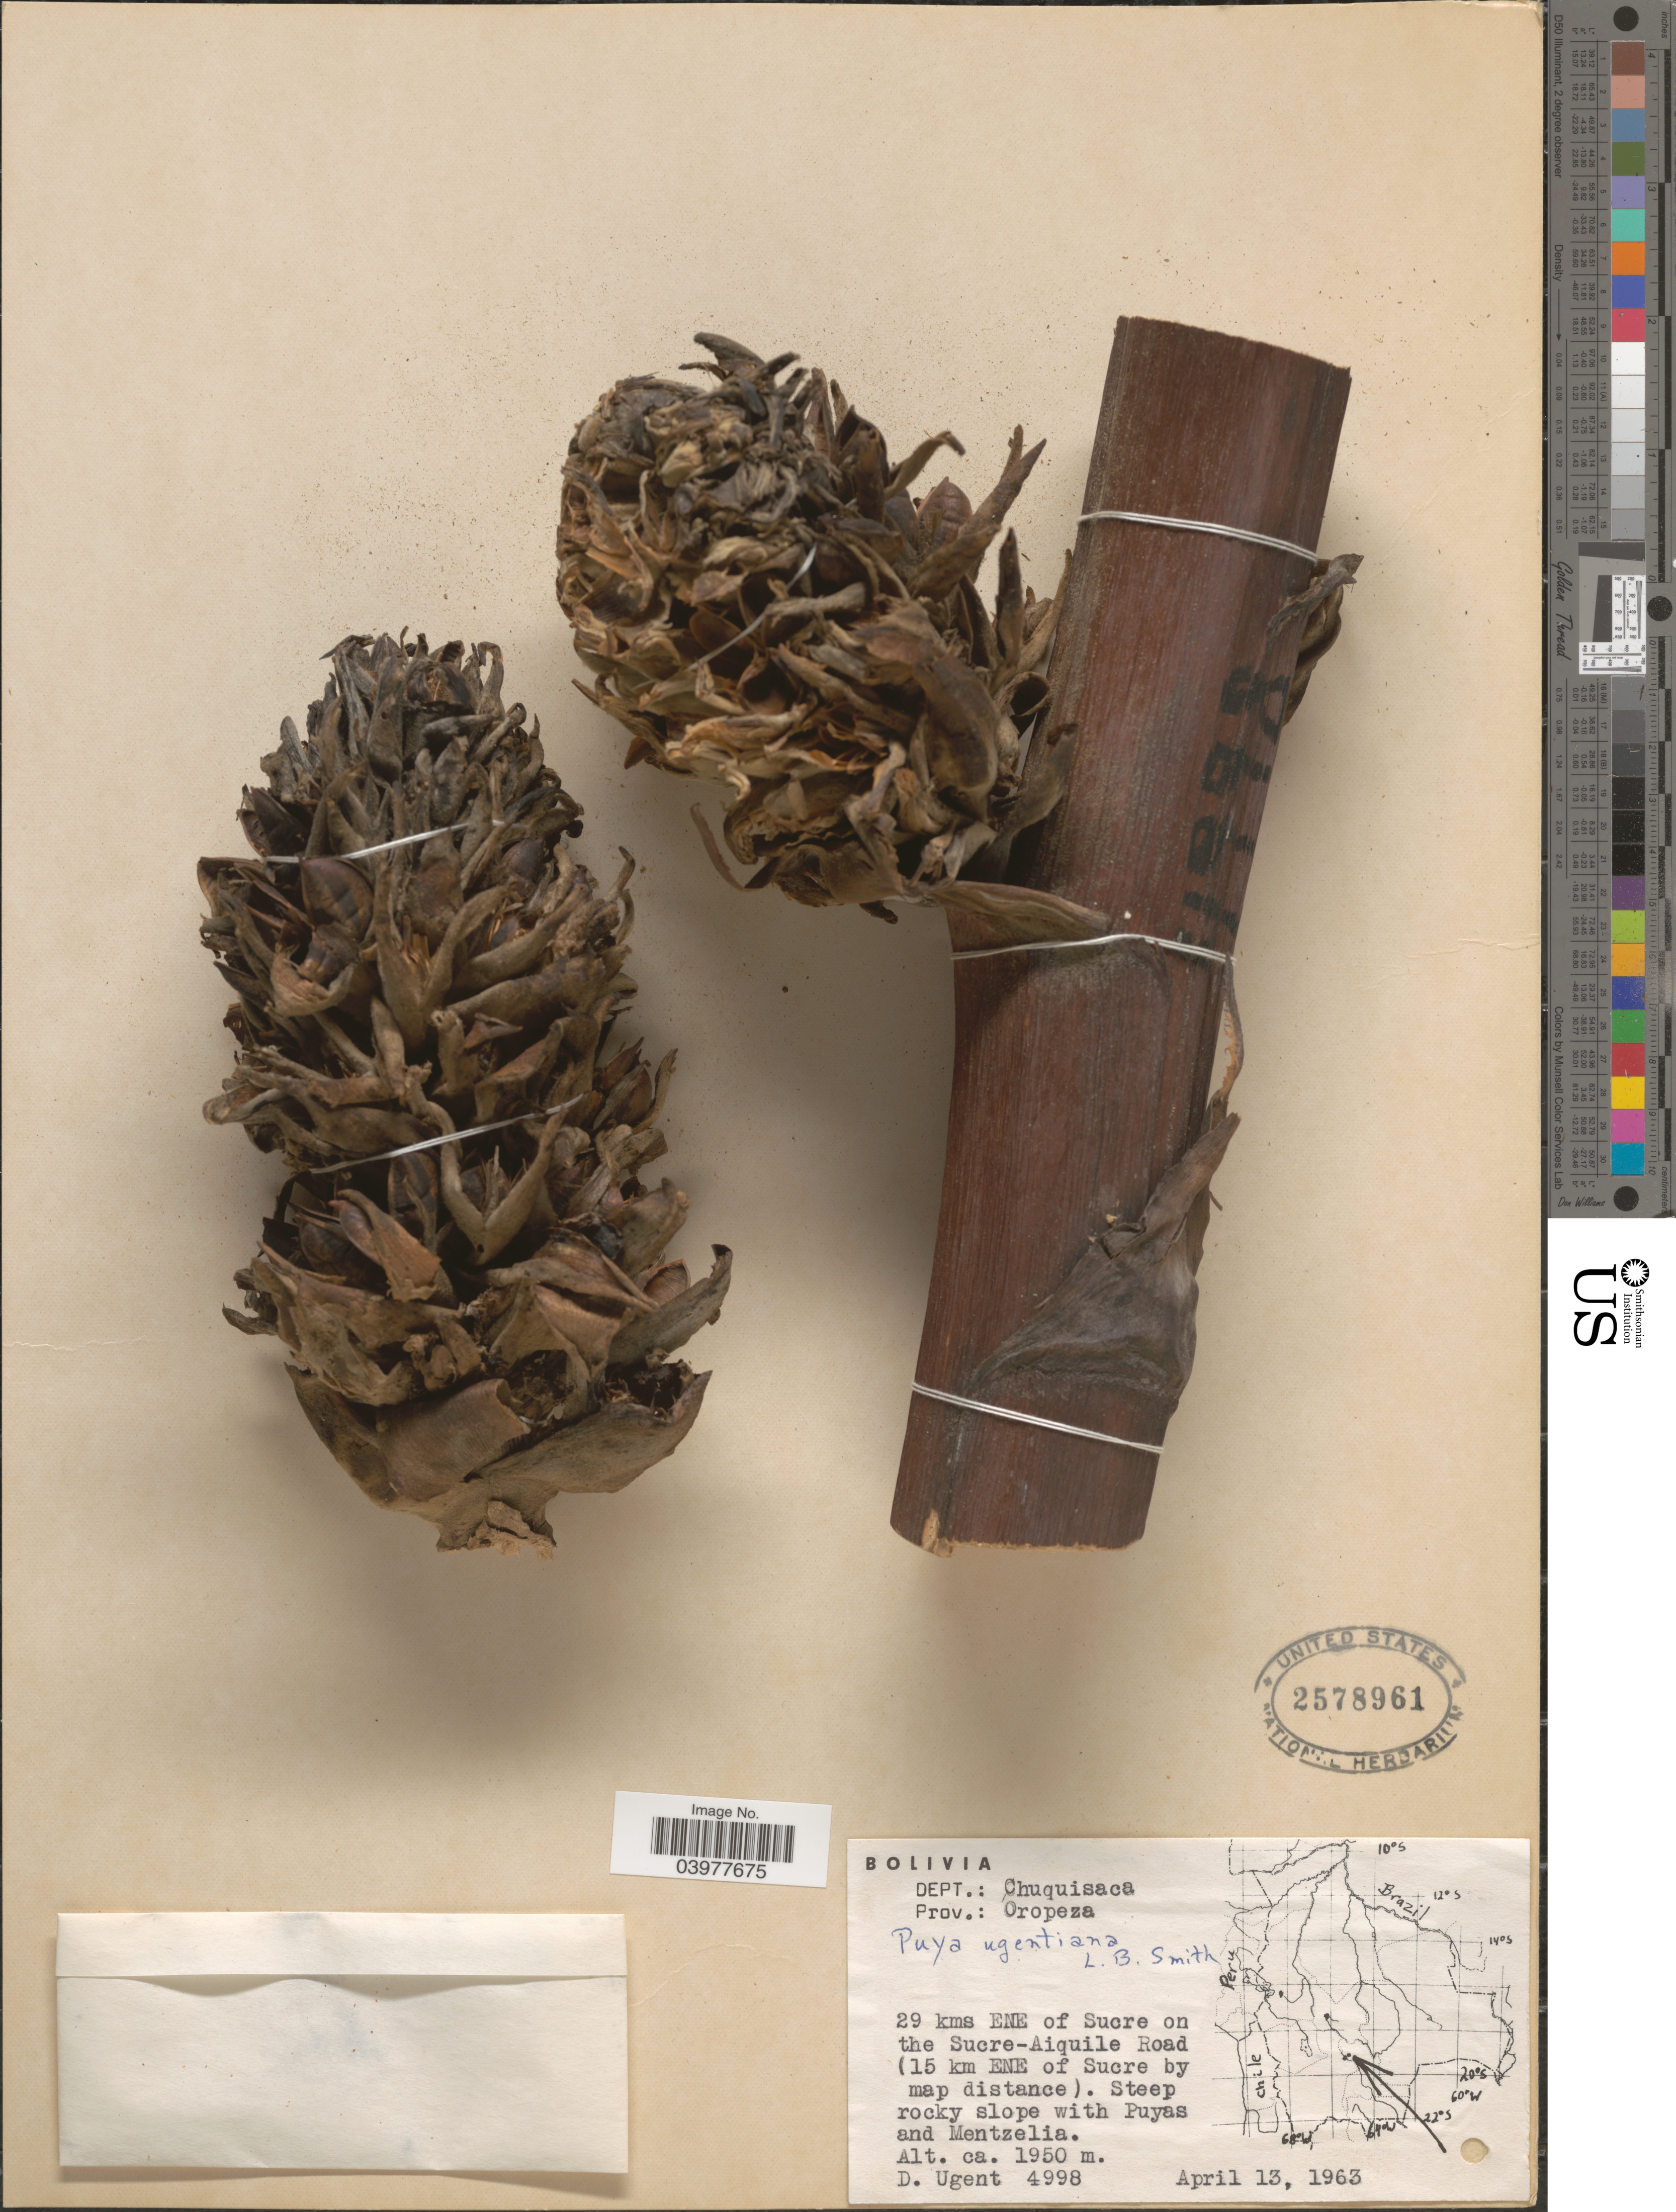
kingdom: Plantae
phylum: Tracheophyta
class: Liliopsida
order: Poales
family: Bromeliaceae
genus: Puya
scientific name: Puya ugentiana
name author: L.B. Sm.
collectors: D. Ugent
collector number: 4998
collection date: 1963-04-13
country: Bolivia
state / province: Chuquisaca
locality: Dept.: Chuquisaca. Prov.: Oropeza. 29 kms ENE of Sucre on the Sucre-Aiquile Road (15 km ENE of Sucre by map distance).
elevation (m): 1950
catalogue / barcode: US 2578961